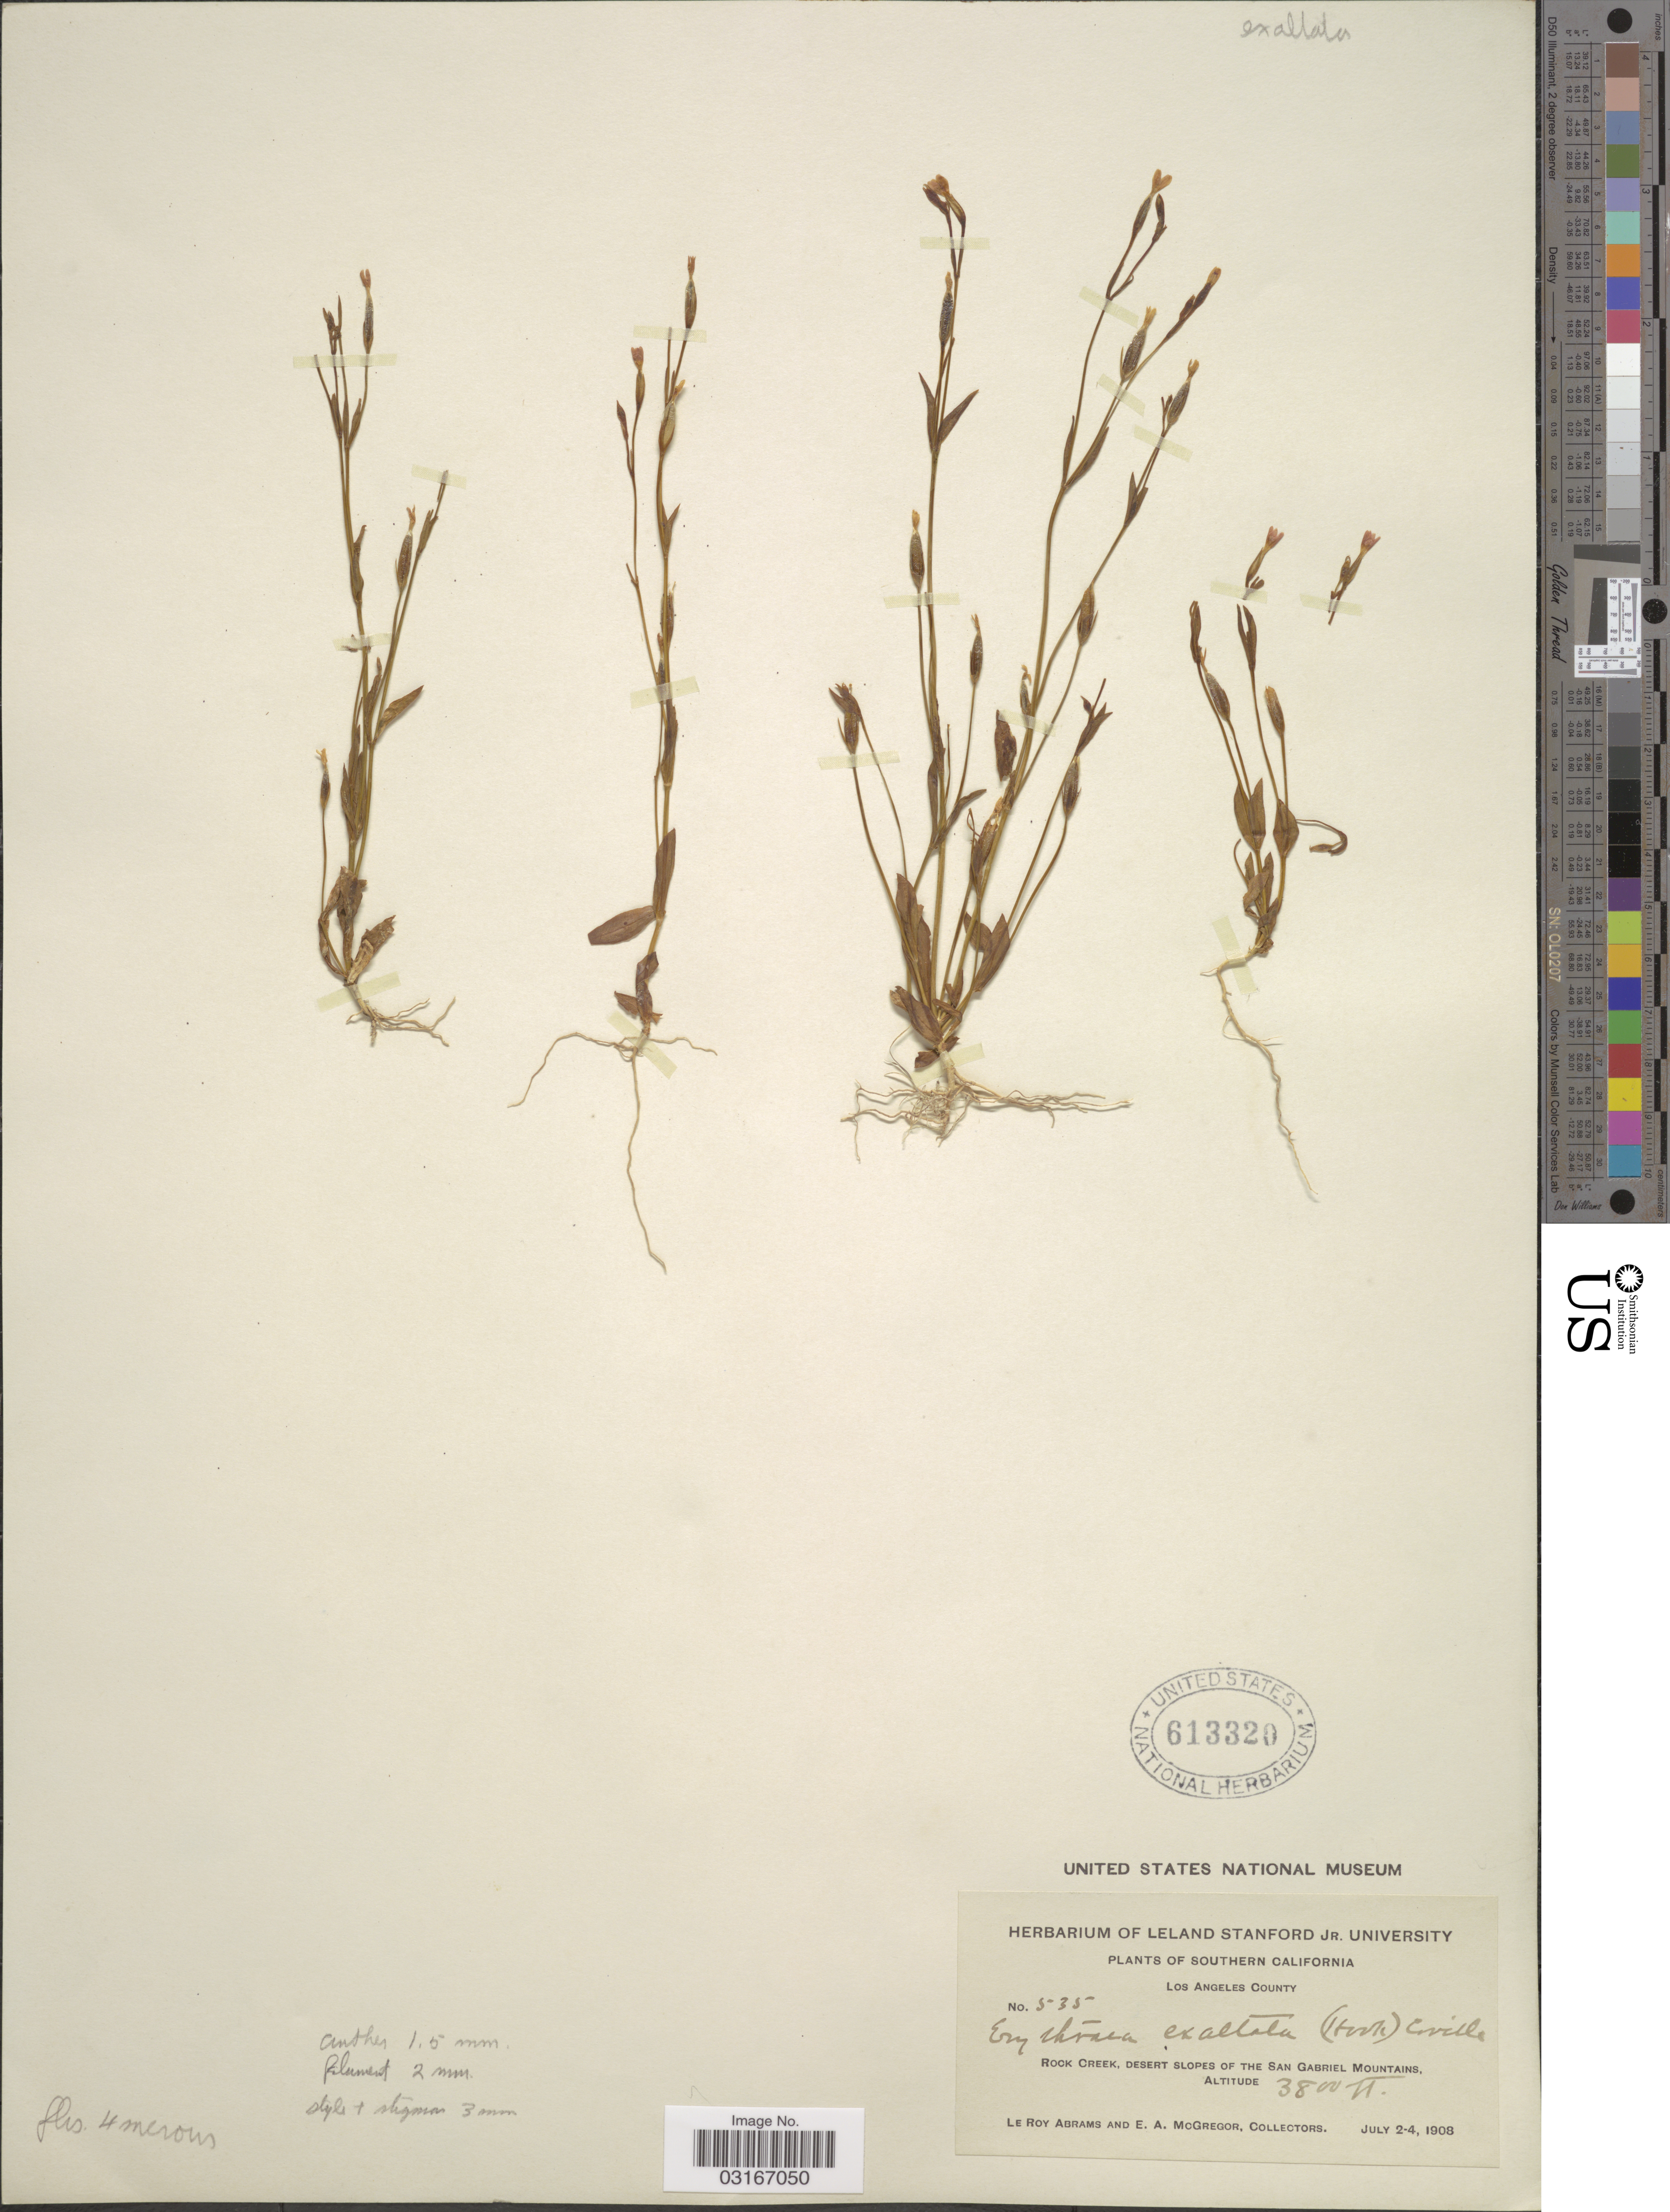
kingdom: Plantae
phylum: Tracheophyta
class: Magnoliopsida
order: Gentianales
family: Gentianaceae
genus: Centaurium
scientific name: Centaurium exaltatum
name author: (Griseb.) W. Wight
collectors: L. Abrams & E. A. McGregor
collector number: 535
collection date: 1908-07-02/1908-07-04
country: United States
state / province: California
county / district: Los Angeles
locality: Southern California, Los Angeles County, Rock Creek, Desert slopes of the San Gabriel Mountains.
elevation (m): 1158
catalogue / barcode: US 613320